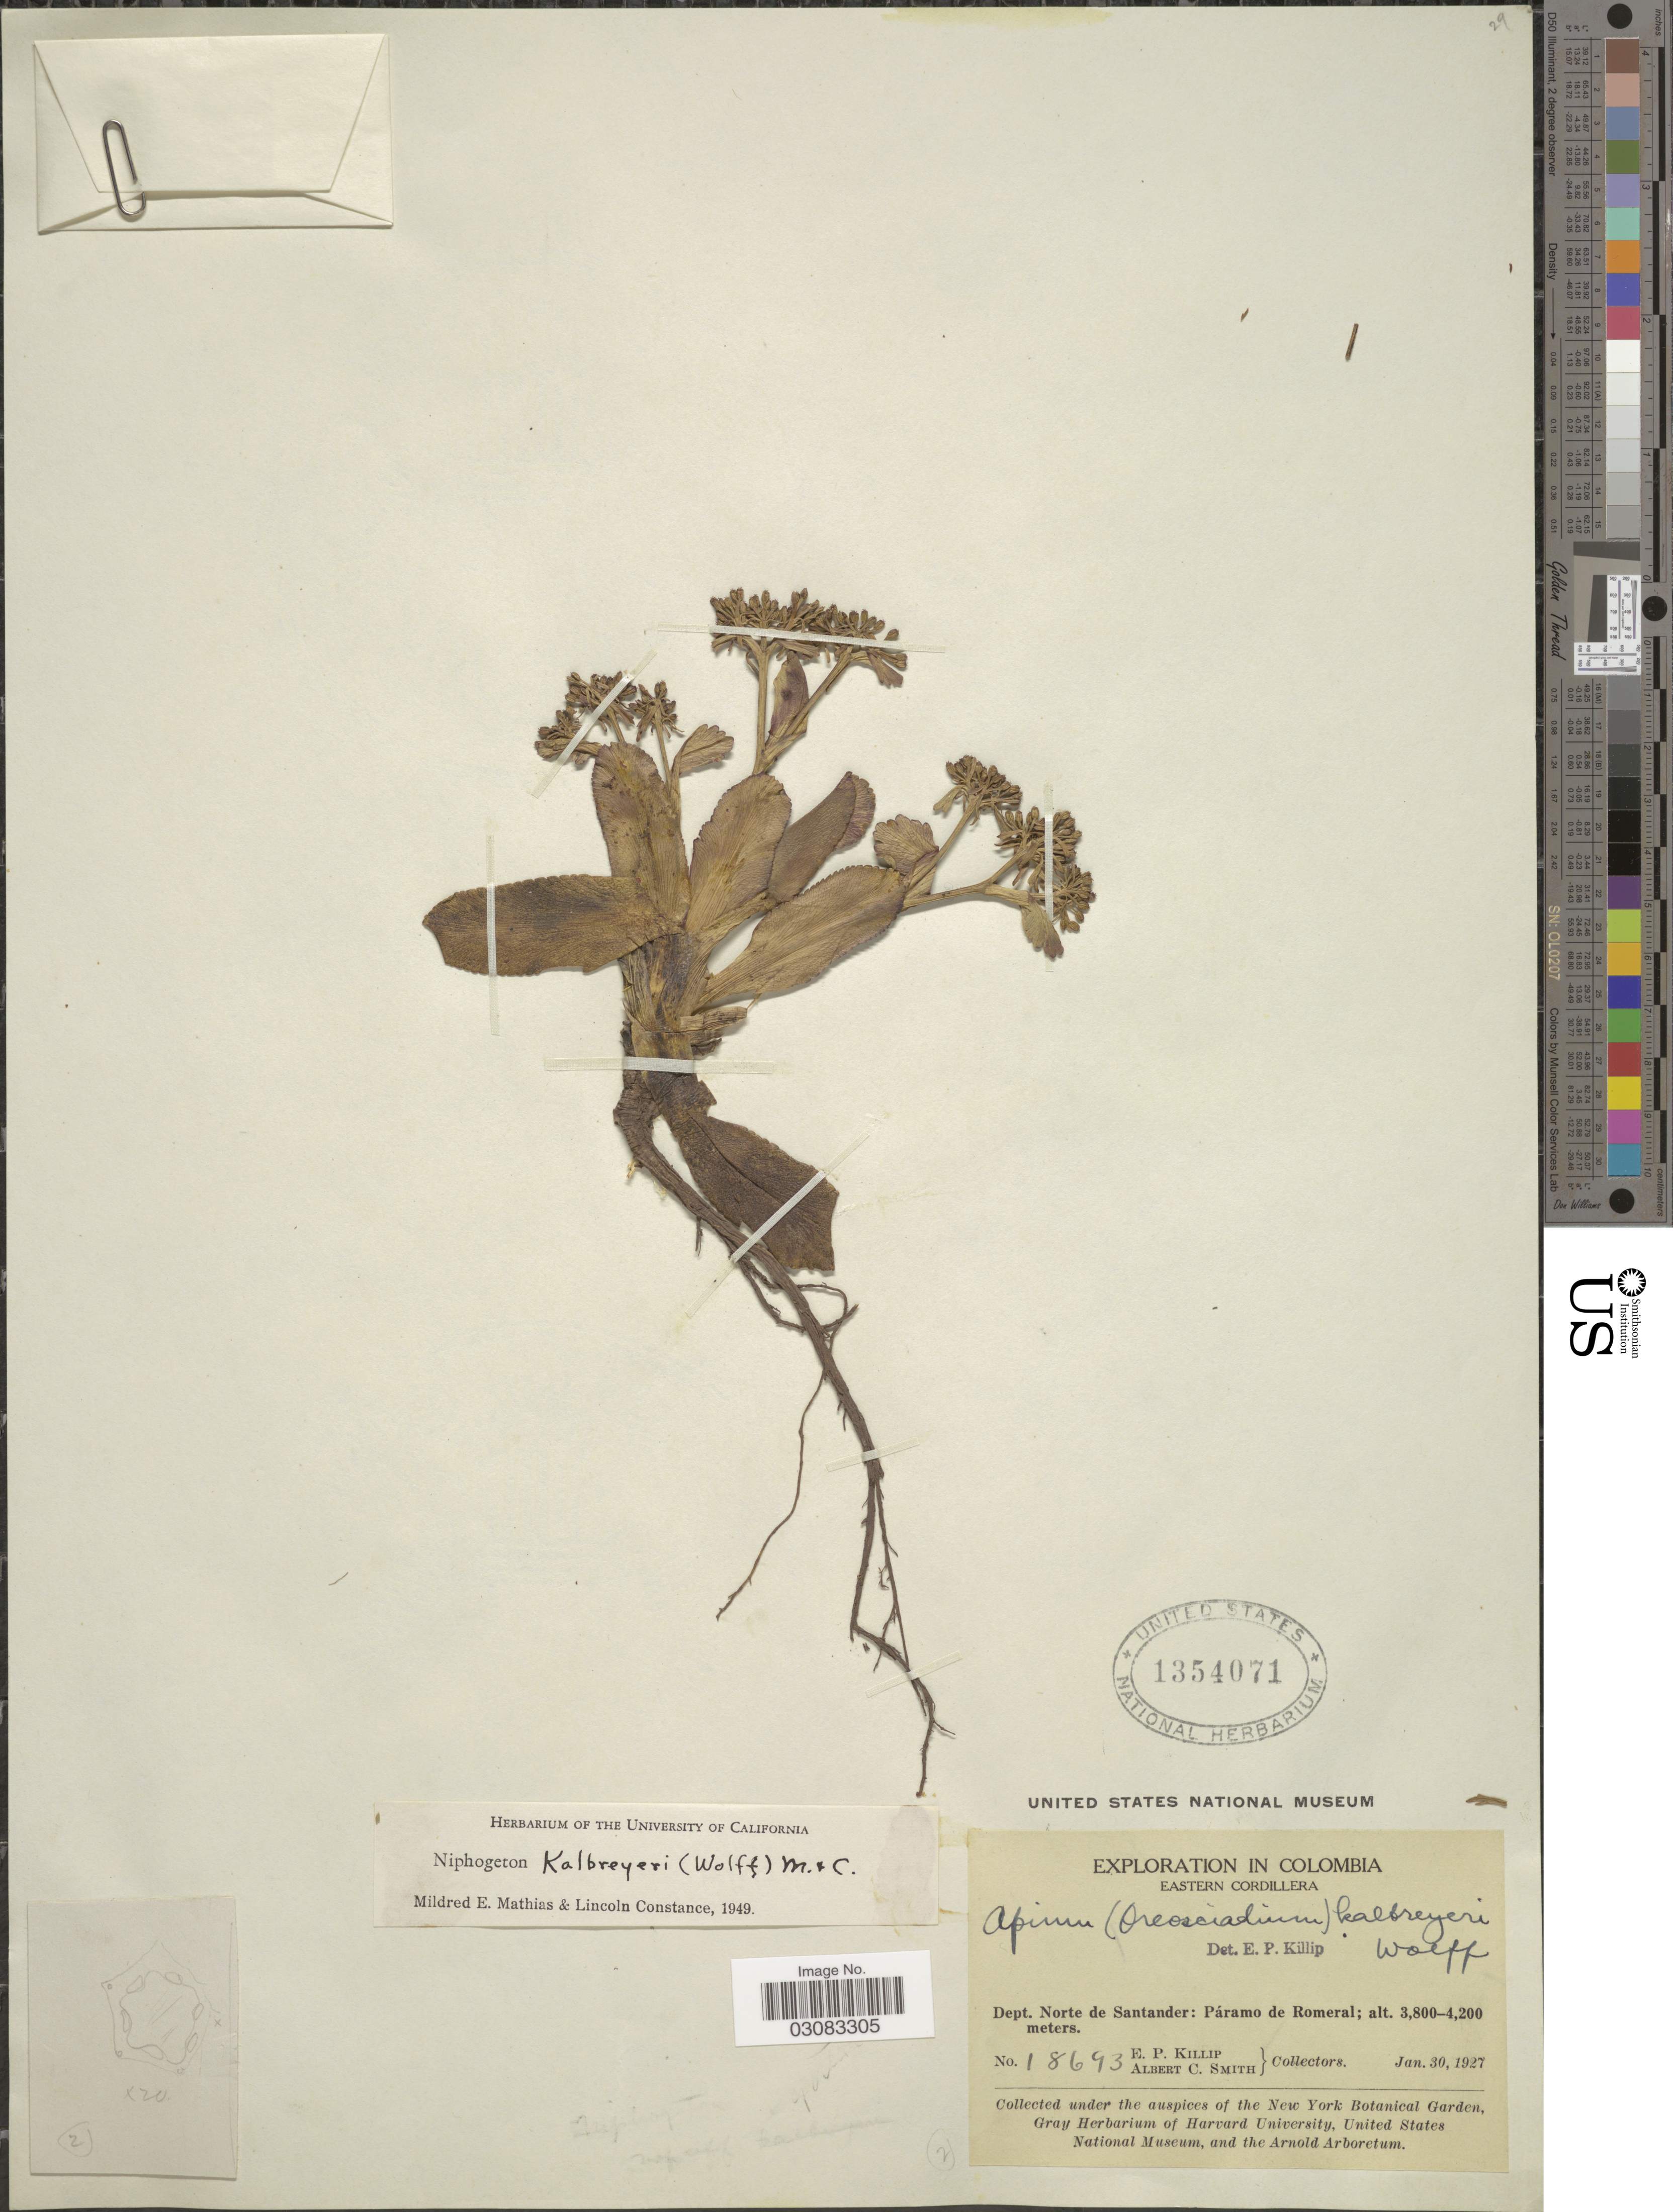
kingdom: Plantae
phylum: Tracheophyta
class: Magnoliopsida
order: Apiales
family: Apiaceae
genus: Niphogeton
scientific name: Niphogeton kalbreyeri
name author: (H. Wolff) Mathias & Constance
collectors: E. P. Killip & A. C. Smith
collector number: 18693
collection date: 1927-01-30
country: Colombia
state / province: Norte de Santander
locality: Eastern Cordillera. Dept. Norte de Santander: Páramo de Romeral.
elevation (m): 3800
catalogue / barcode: US 1354071